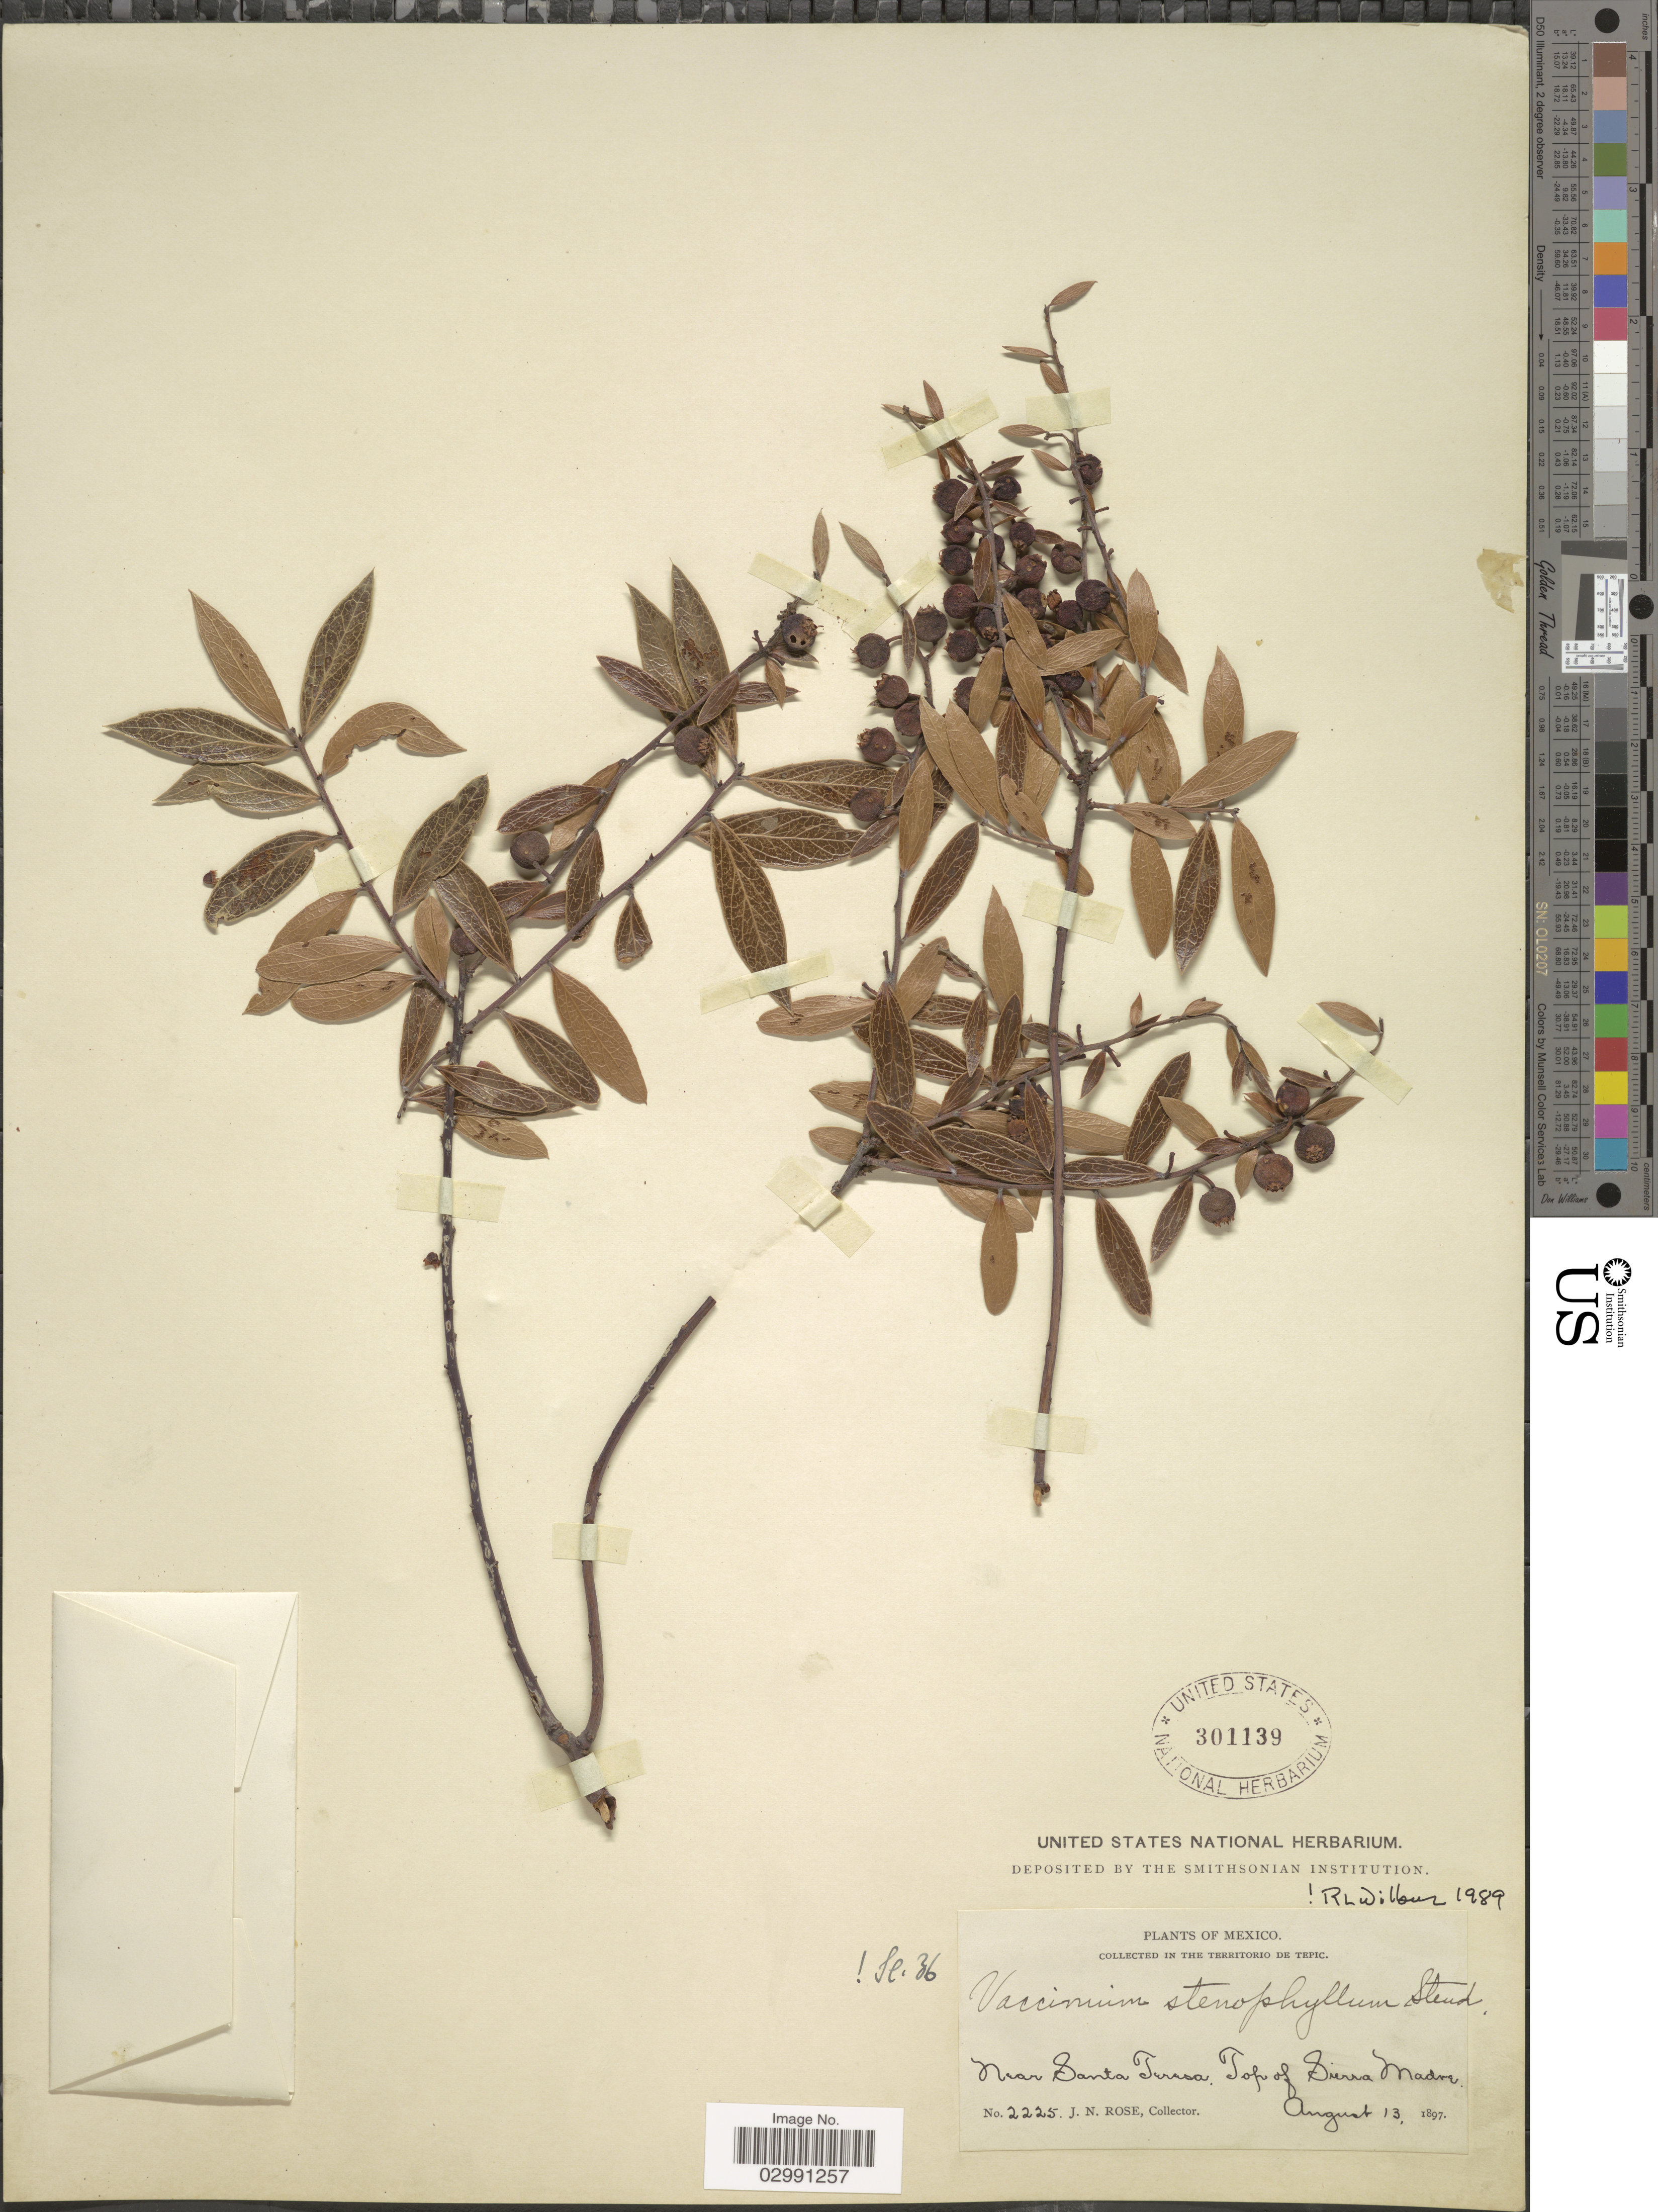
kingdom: Plantae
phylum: Tracheophyta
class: Magnoliopsida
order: Ericales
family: Ericaceae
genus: Vaccinium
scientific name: Vaccinium stenophyllum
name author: Steud.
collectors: J. N. Rose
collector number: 2225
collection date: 1897-08-13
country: Mexico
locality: The Territorio de Tepic. Near Santa Teresa, Top of Sierra Madre.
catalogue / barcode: US 301139